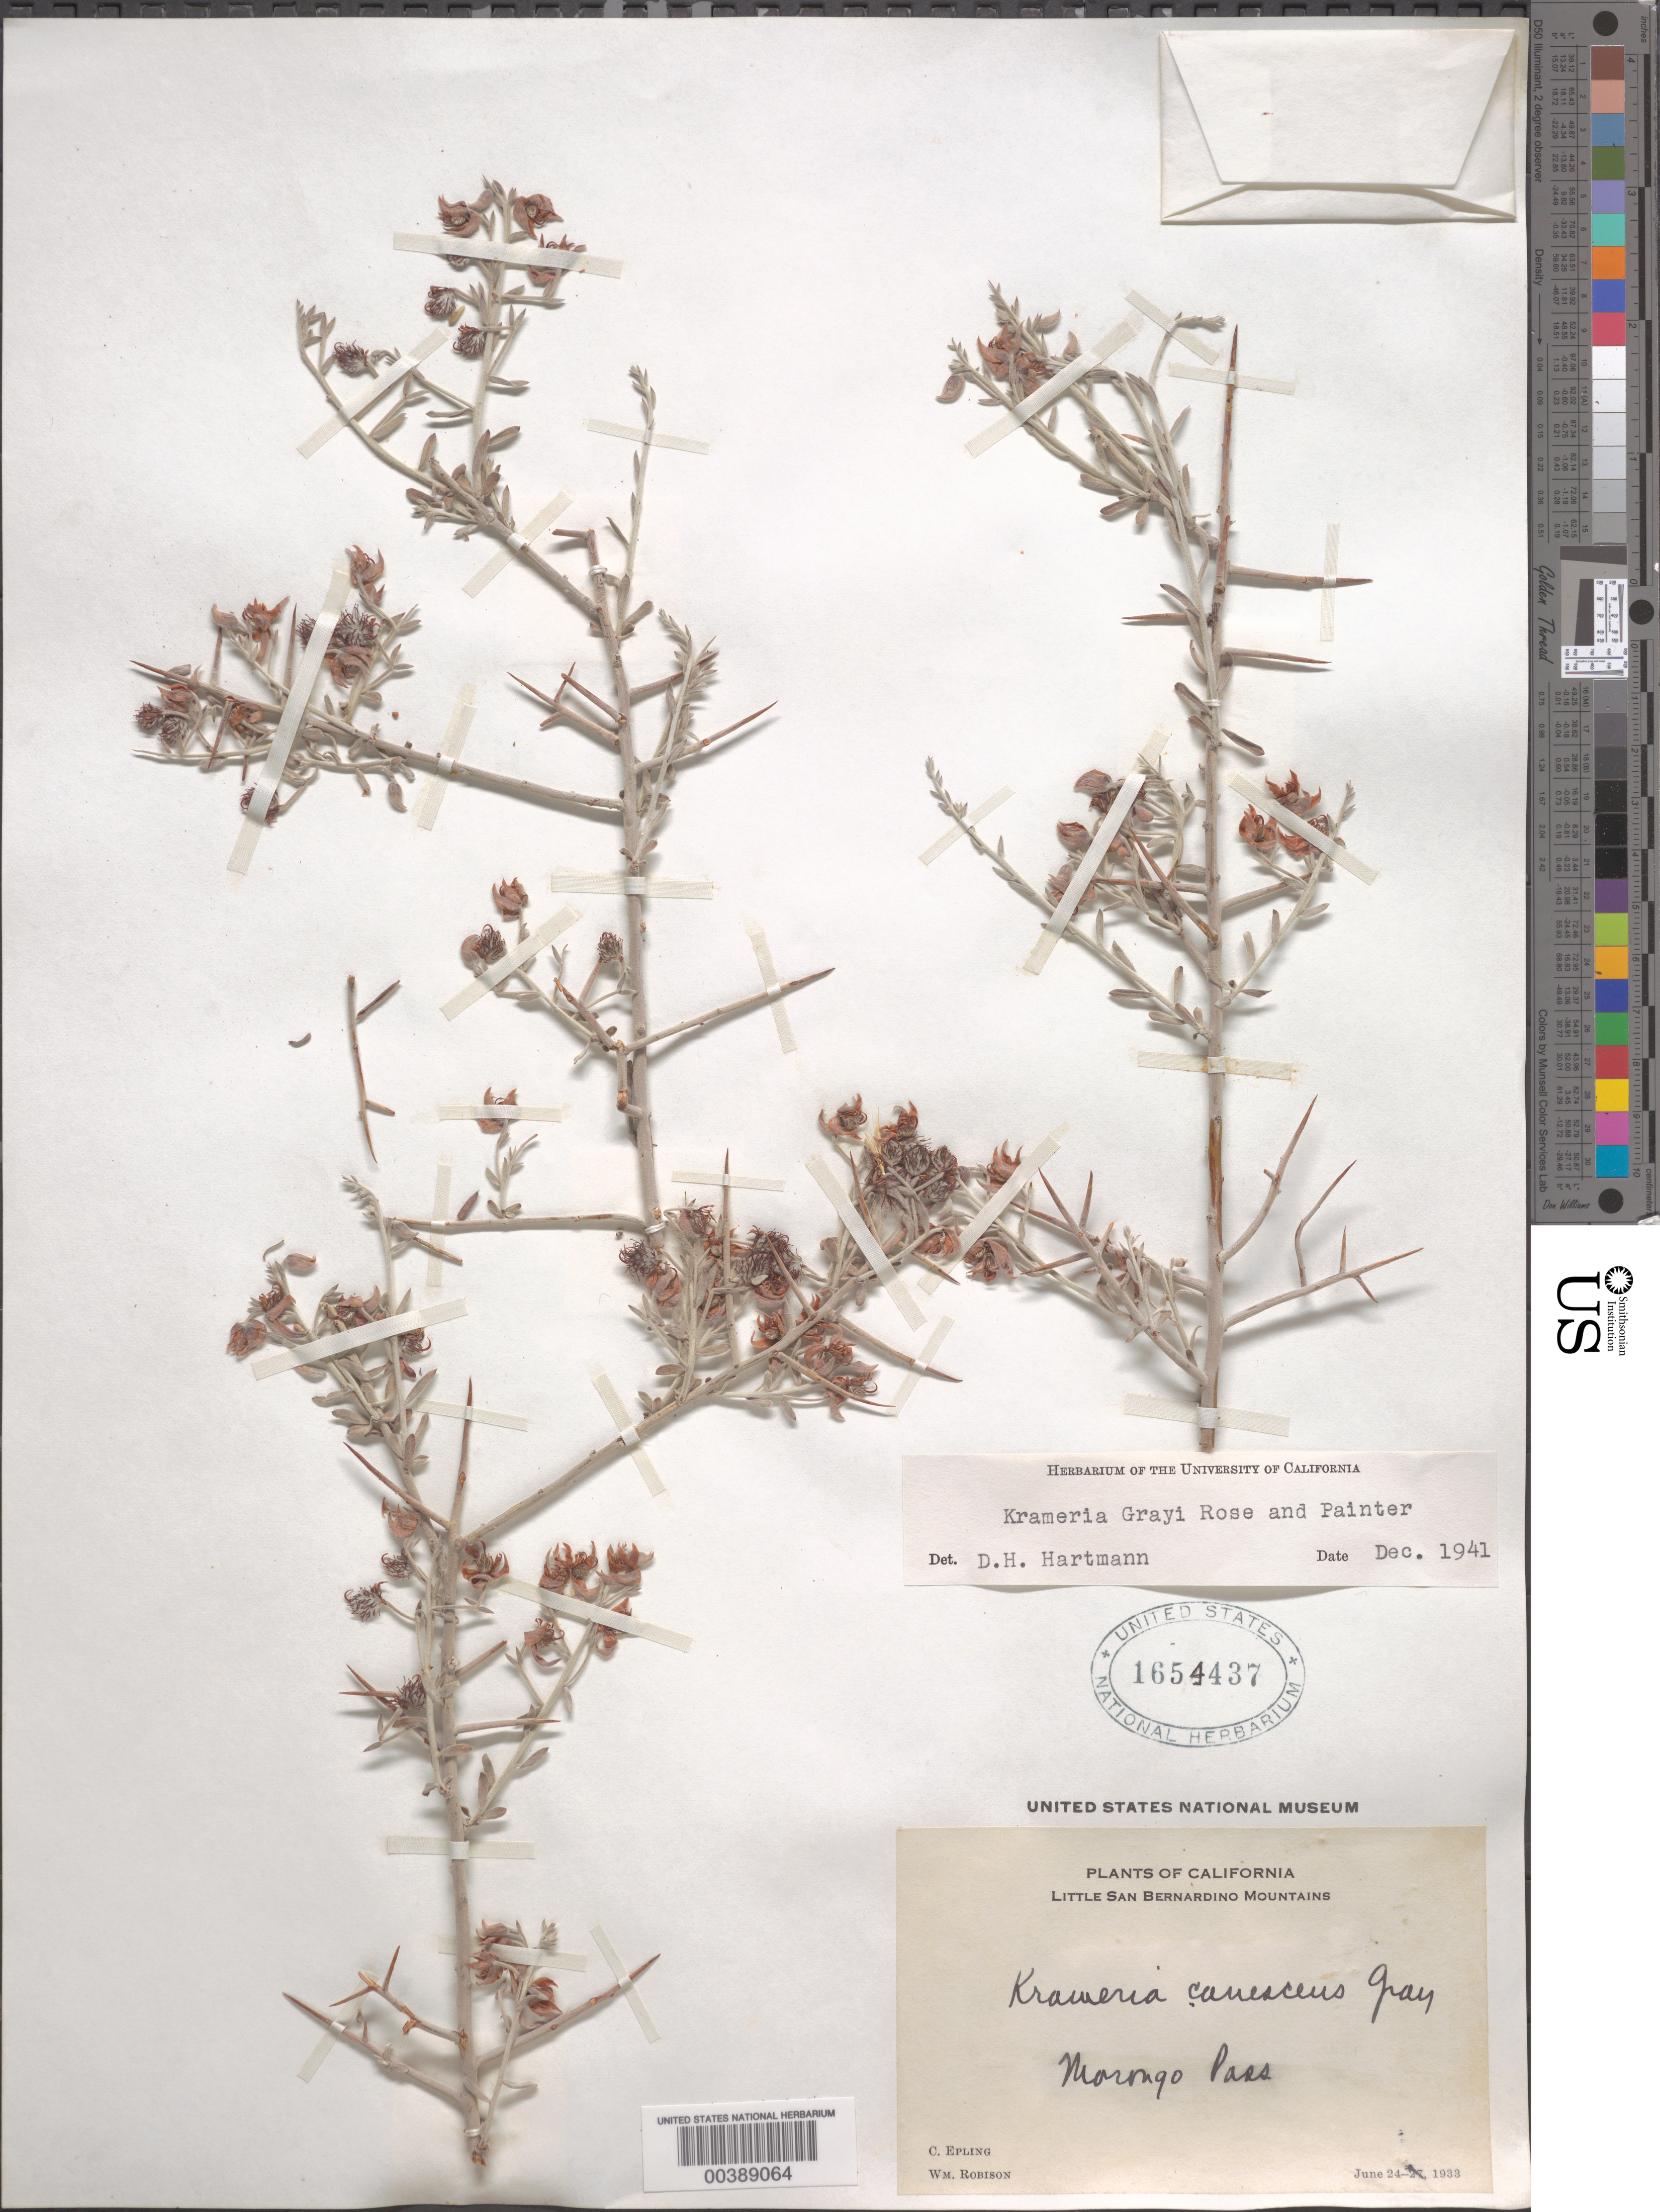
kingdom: Plantae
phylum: Tracheophyta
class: Magnoliopsida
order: Zygophyllales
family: Krameriaceae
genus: Krameria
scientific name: Krameria grayi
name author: Rose & J.H. Painter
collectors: C. C. Epling & W. Robison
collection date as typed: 24 Jun 1933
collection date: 1933-06-24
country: United States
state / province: California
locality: Morongo pass; little san bernardino mountains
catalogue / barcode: US 1654437